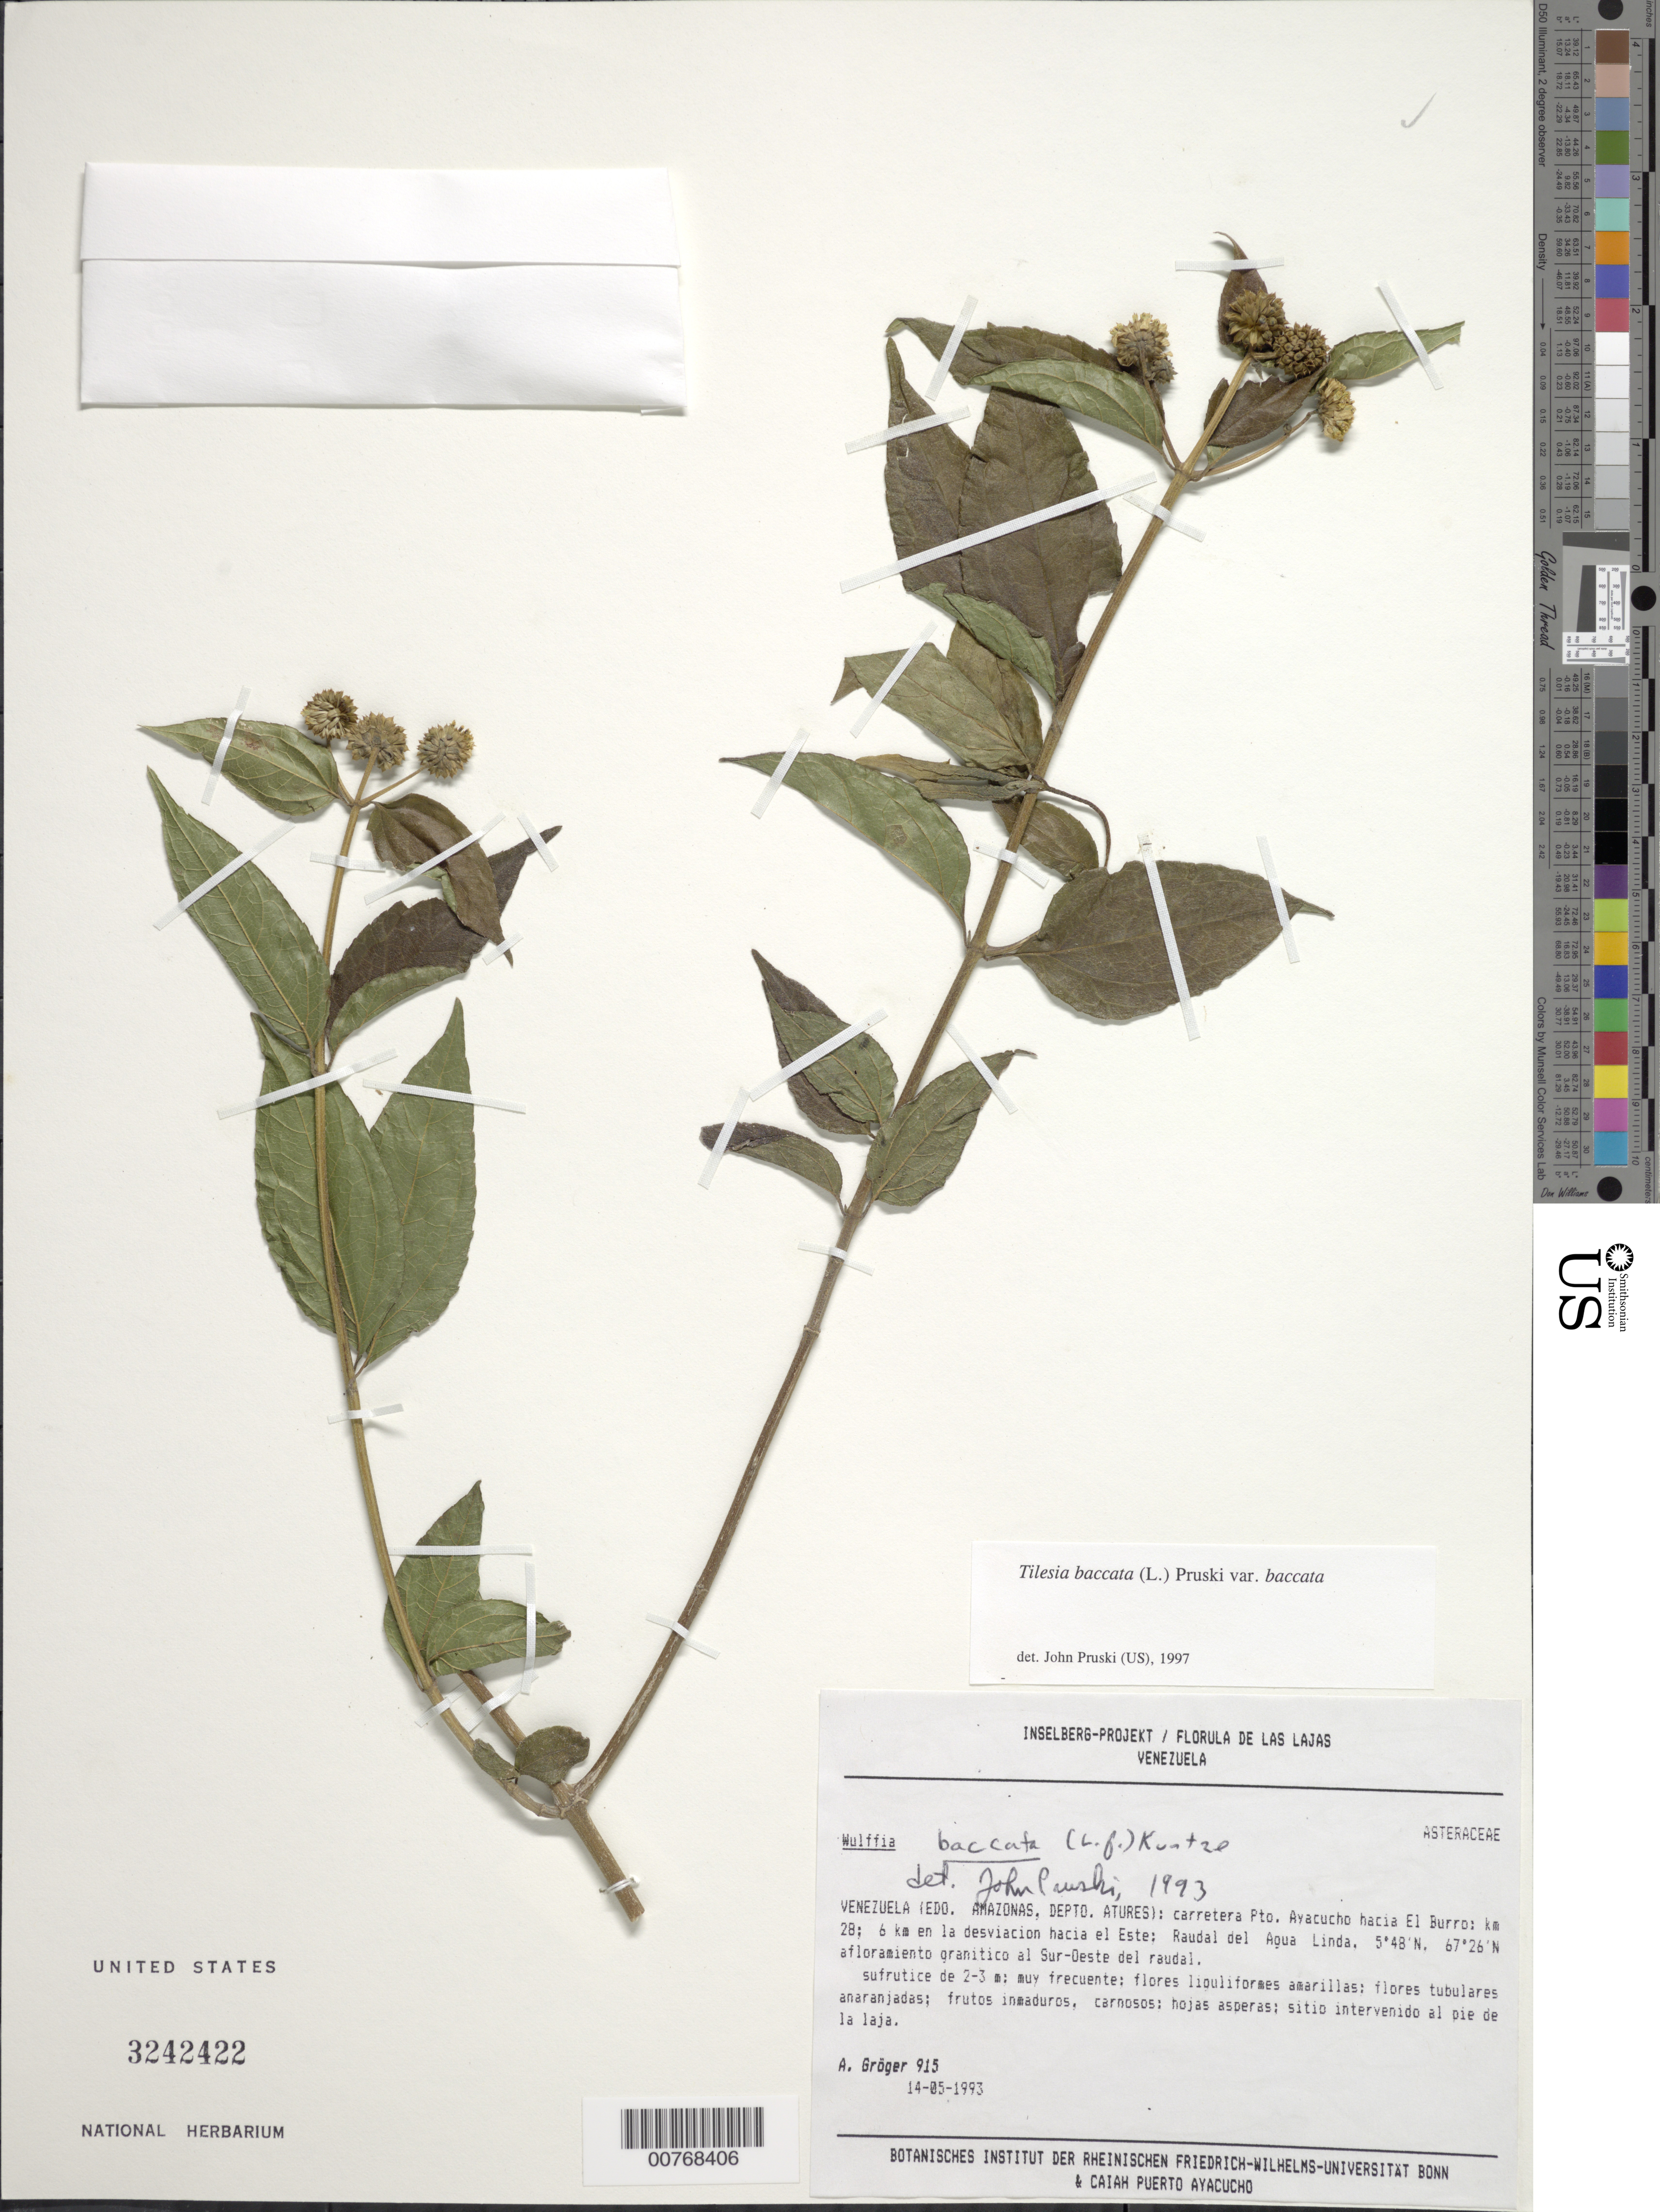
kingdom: Plantae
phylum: Tracheophyta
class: Magnoliopsida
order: Asterales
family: Asteraceae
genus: Wulffia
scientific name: Wulffia baccata var. baccata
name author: (L.) Kuntze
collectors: A. Gröger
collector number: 915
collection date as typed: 14-May-93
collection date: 1993-05-14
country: Venezuela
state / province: Amazonas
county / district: Atures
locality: Puerto Ayacucho, road toward El Burro, km 28. 6km en la desviacion hacia el Este; Raudal del Agua Linda.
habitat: Afloramiento granitico al Sur-Oeste del raudal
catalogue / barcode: US 3242422